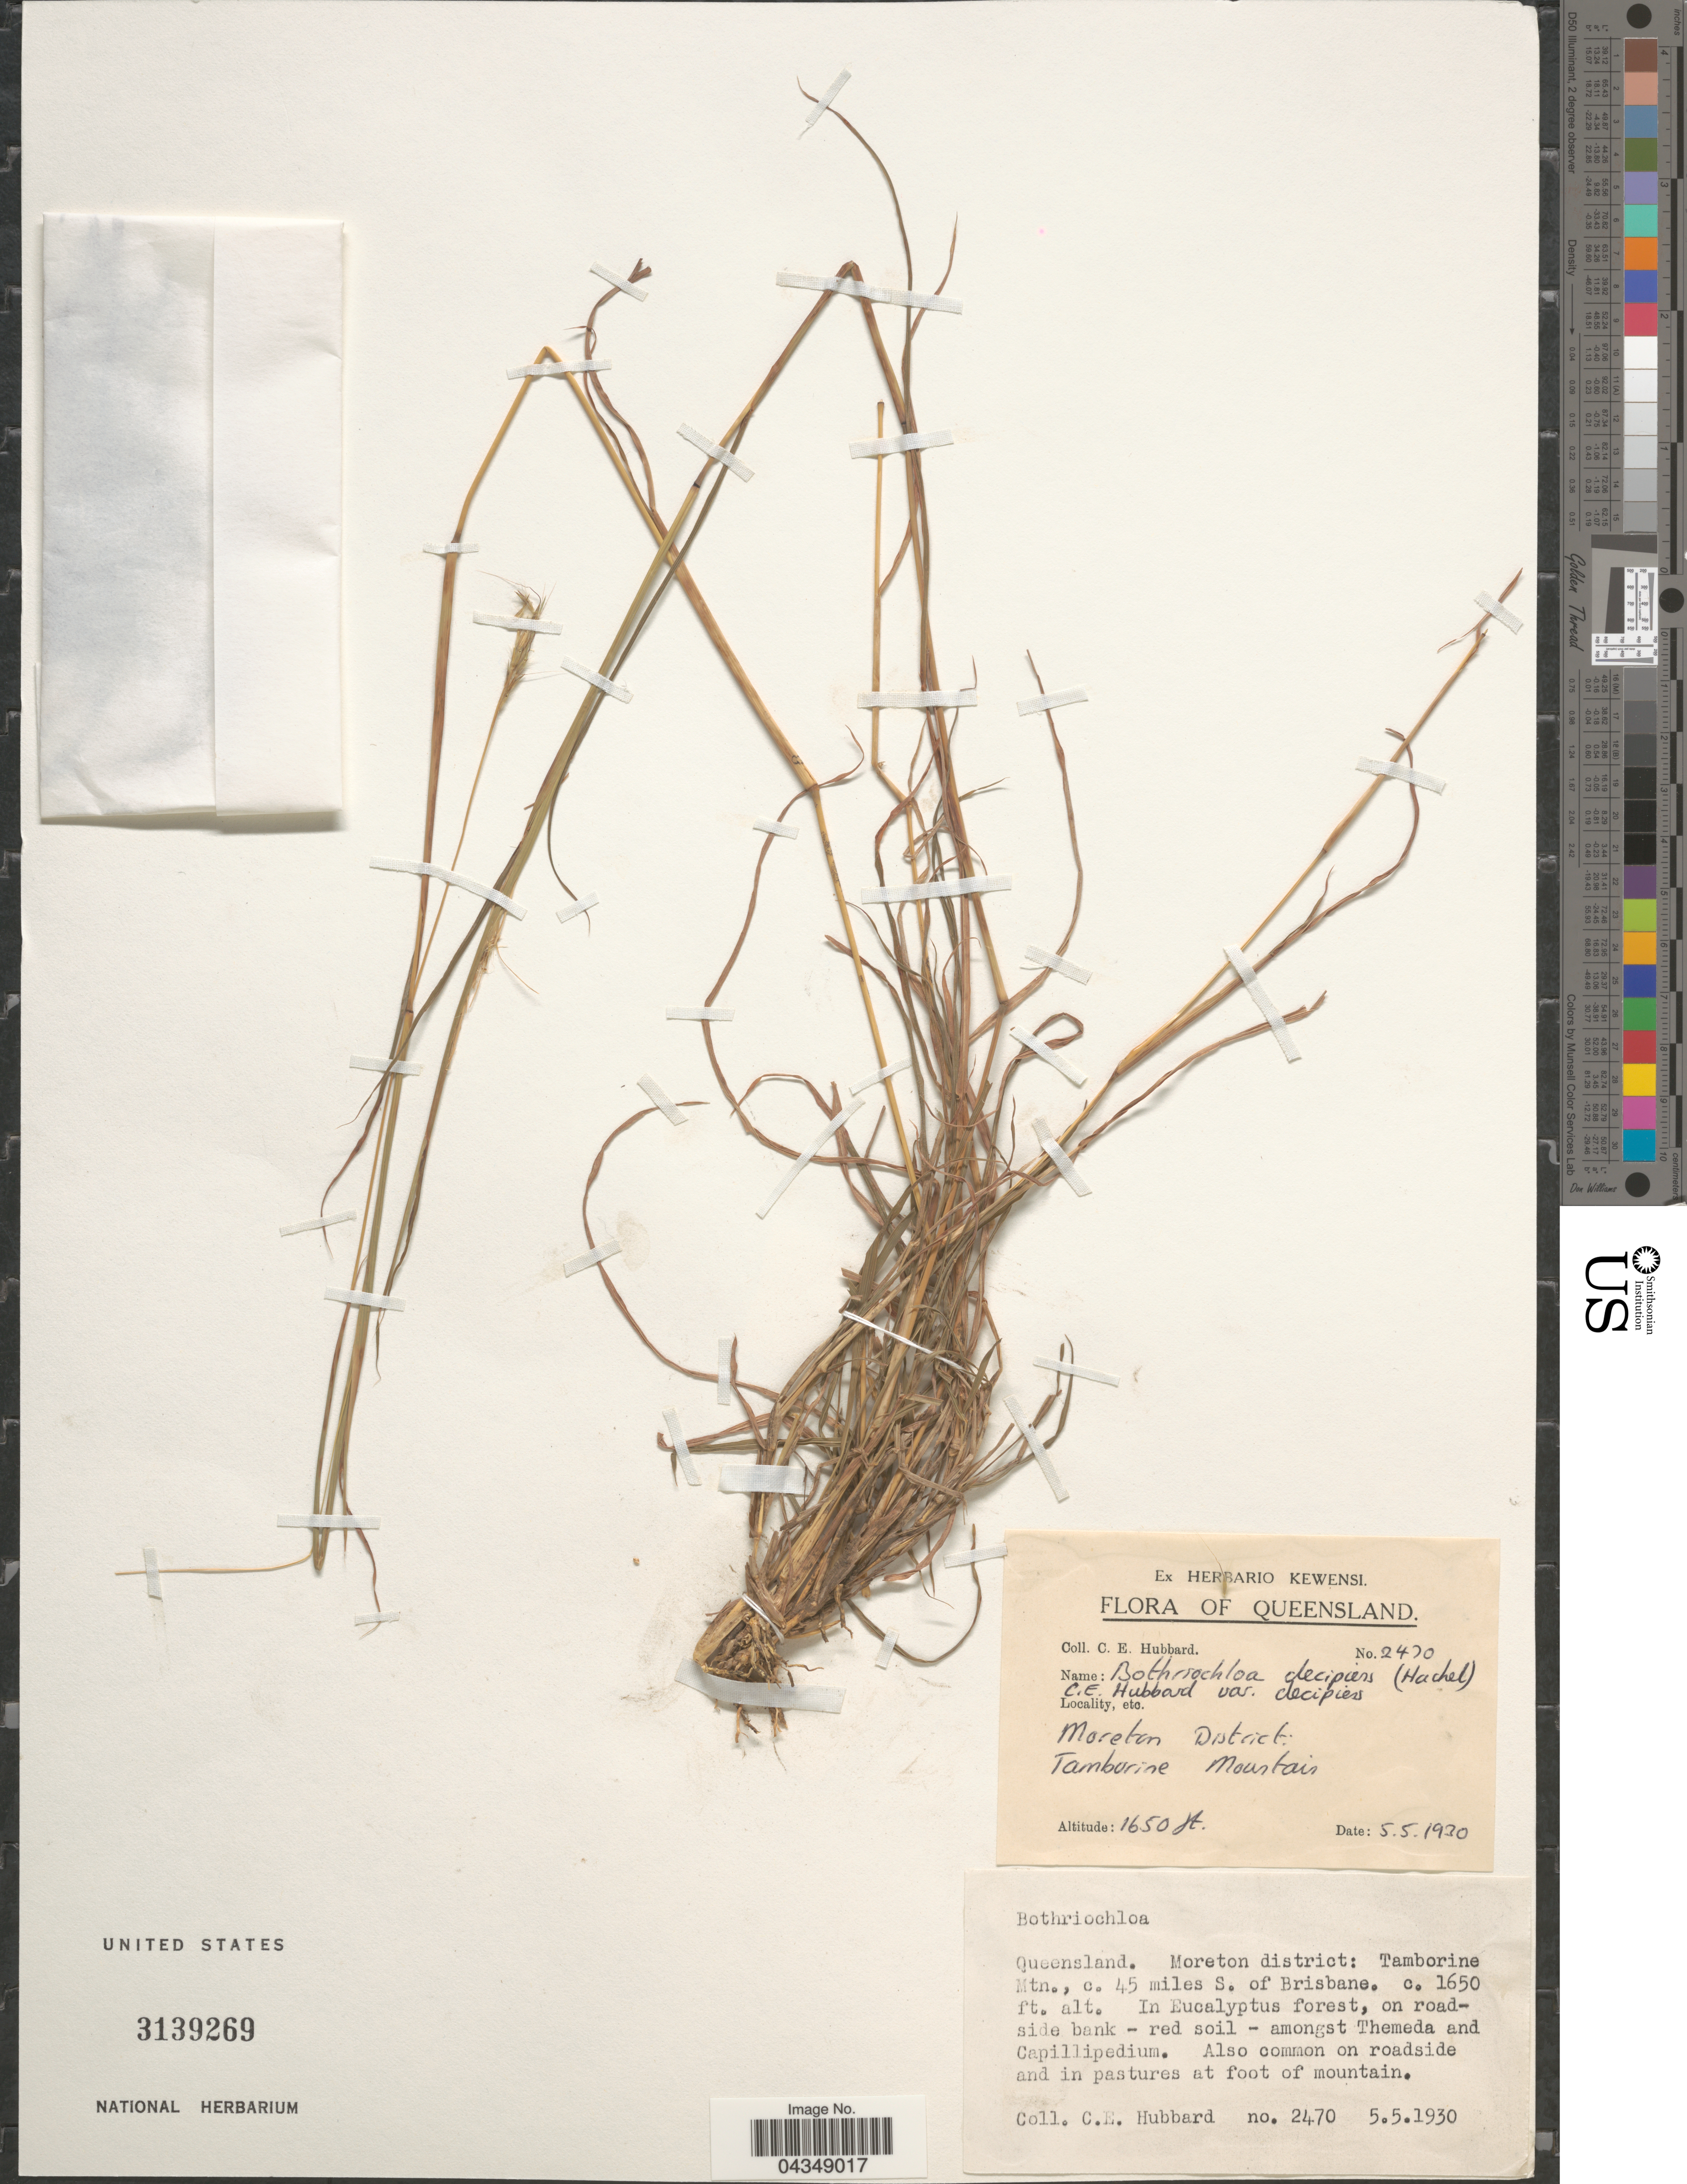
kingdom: Plantae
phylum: Tracheophyta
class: Liliopsida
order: Poales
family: Poaceae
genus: Bothriochloa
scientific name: Bothriochloa decipiens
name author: (Hack.) C. E. Hubb.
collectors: C. E. Hubbard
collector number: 2470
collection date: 1930-05-05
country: Australia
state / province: Queensland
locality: Moreton District: Tamborine Mtn., c. 45 miles S. of Brisbane.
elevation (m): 503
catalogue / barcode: US 3139269